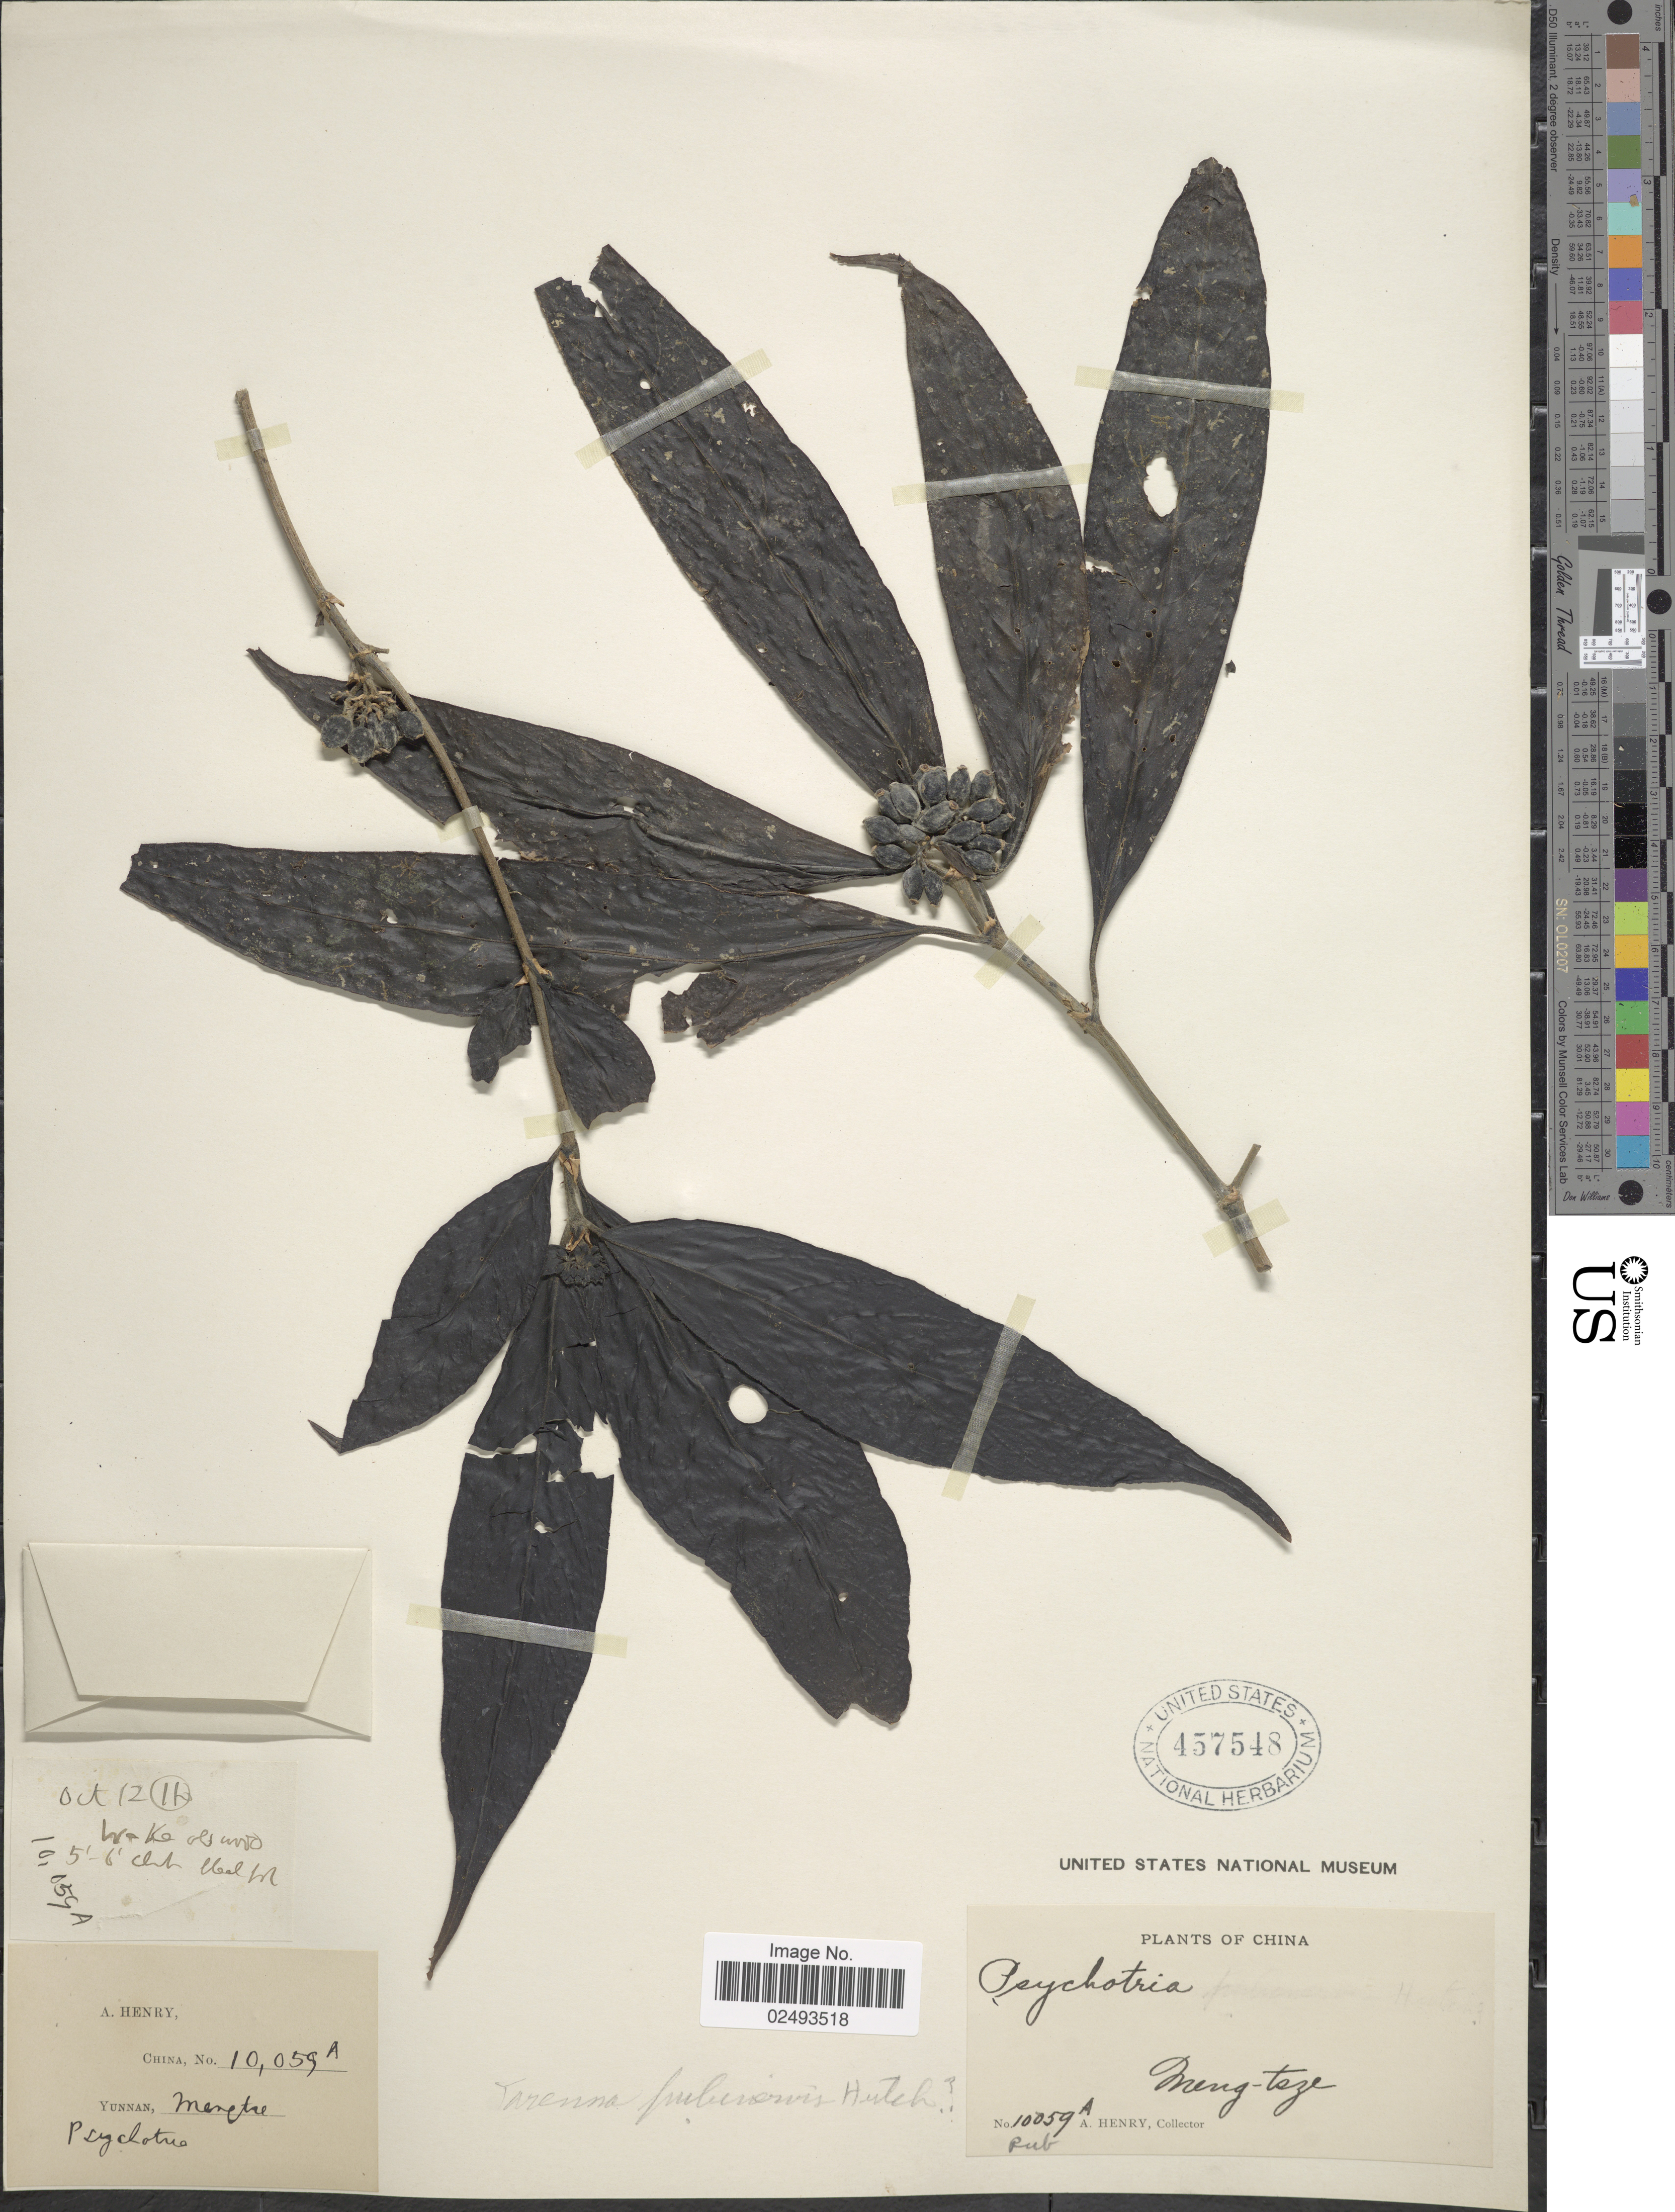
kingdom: Plantae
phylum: Tracheophyta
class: Magnoliopsida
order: Gentianales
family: Rubiaceae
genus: Tarenna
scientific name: Tarenna pubinervis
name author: Hutch.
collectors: A. Henry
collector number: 10059 A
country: China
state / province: Yunnan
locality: Meng-tsze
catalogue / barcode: US 457548